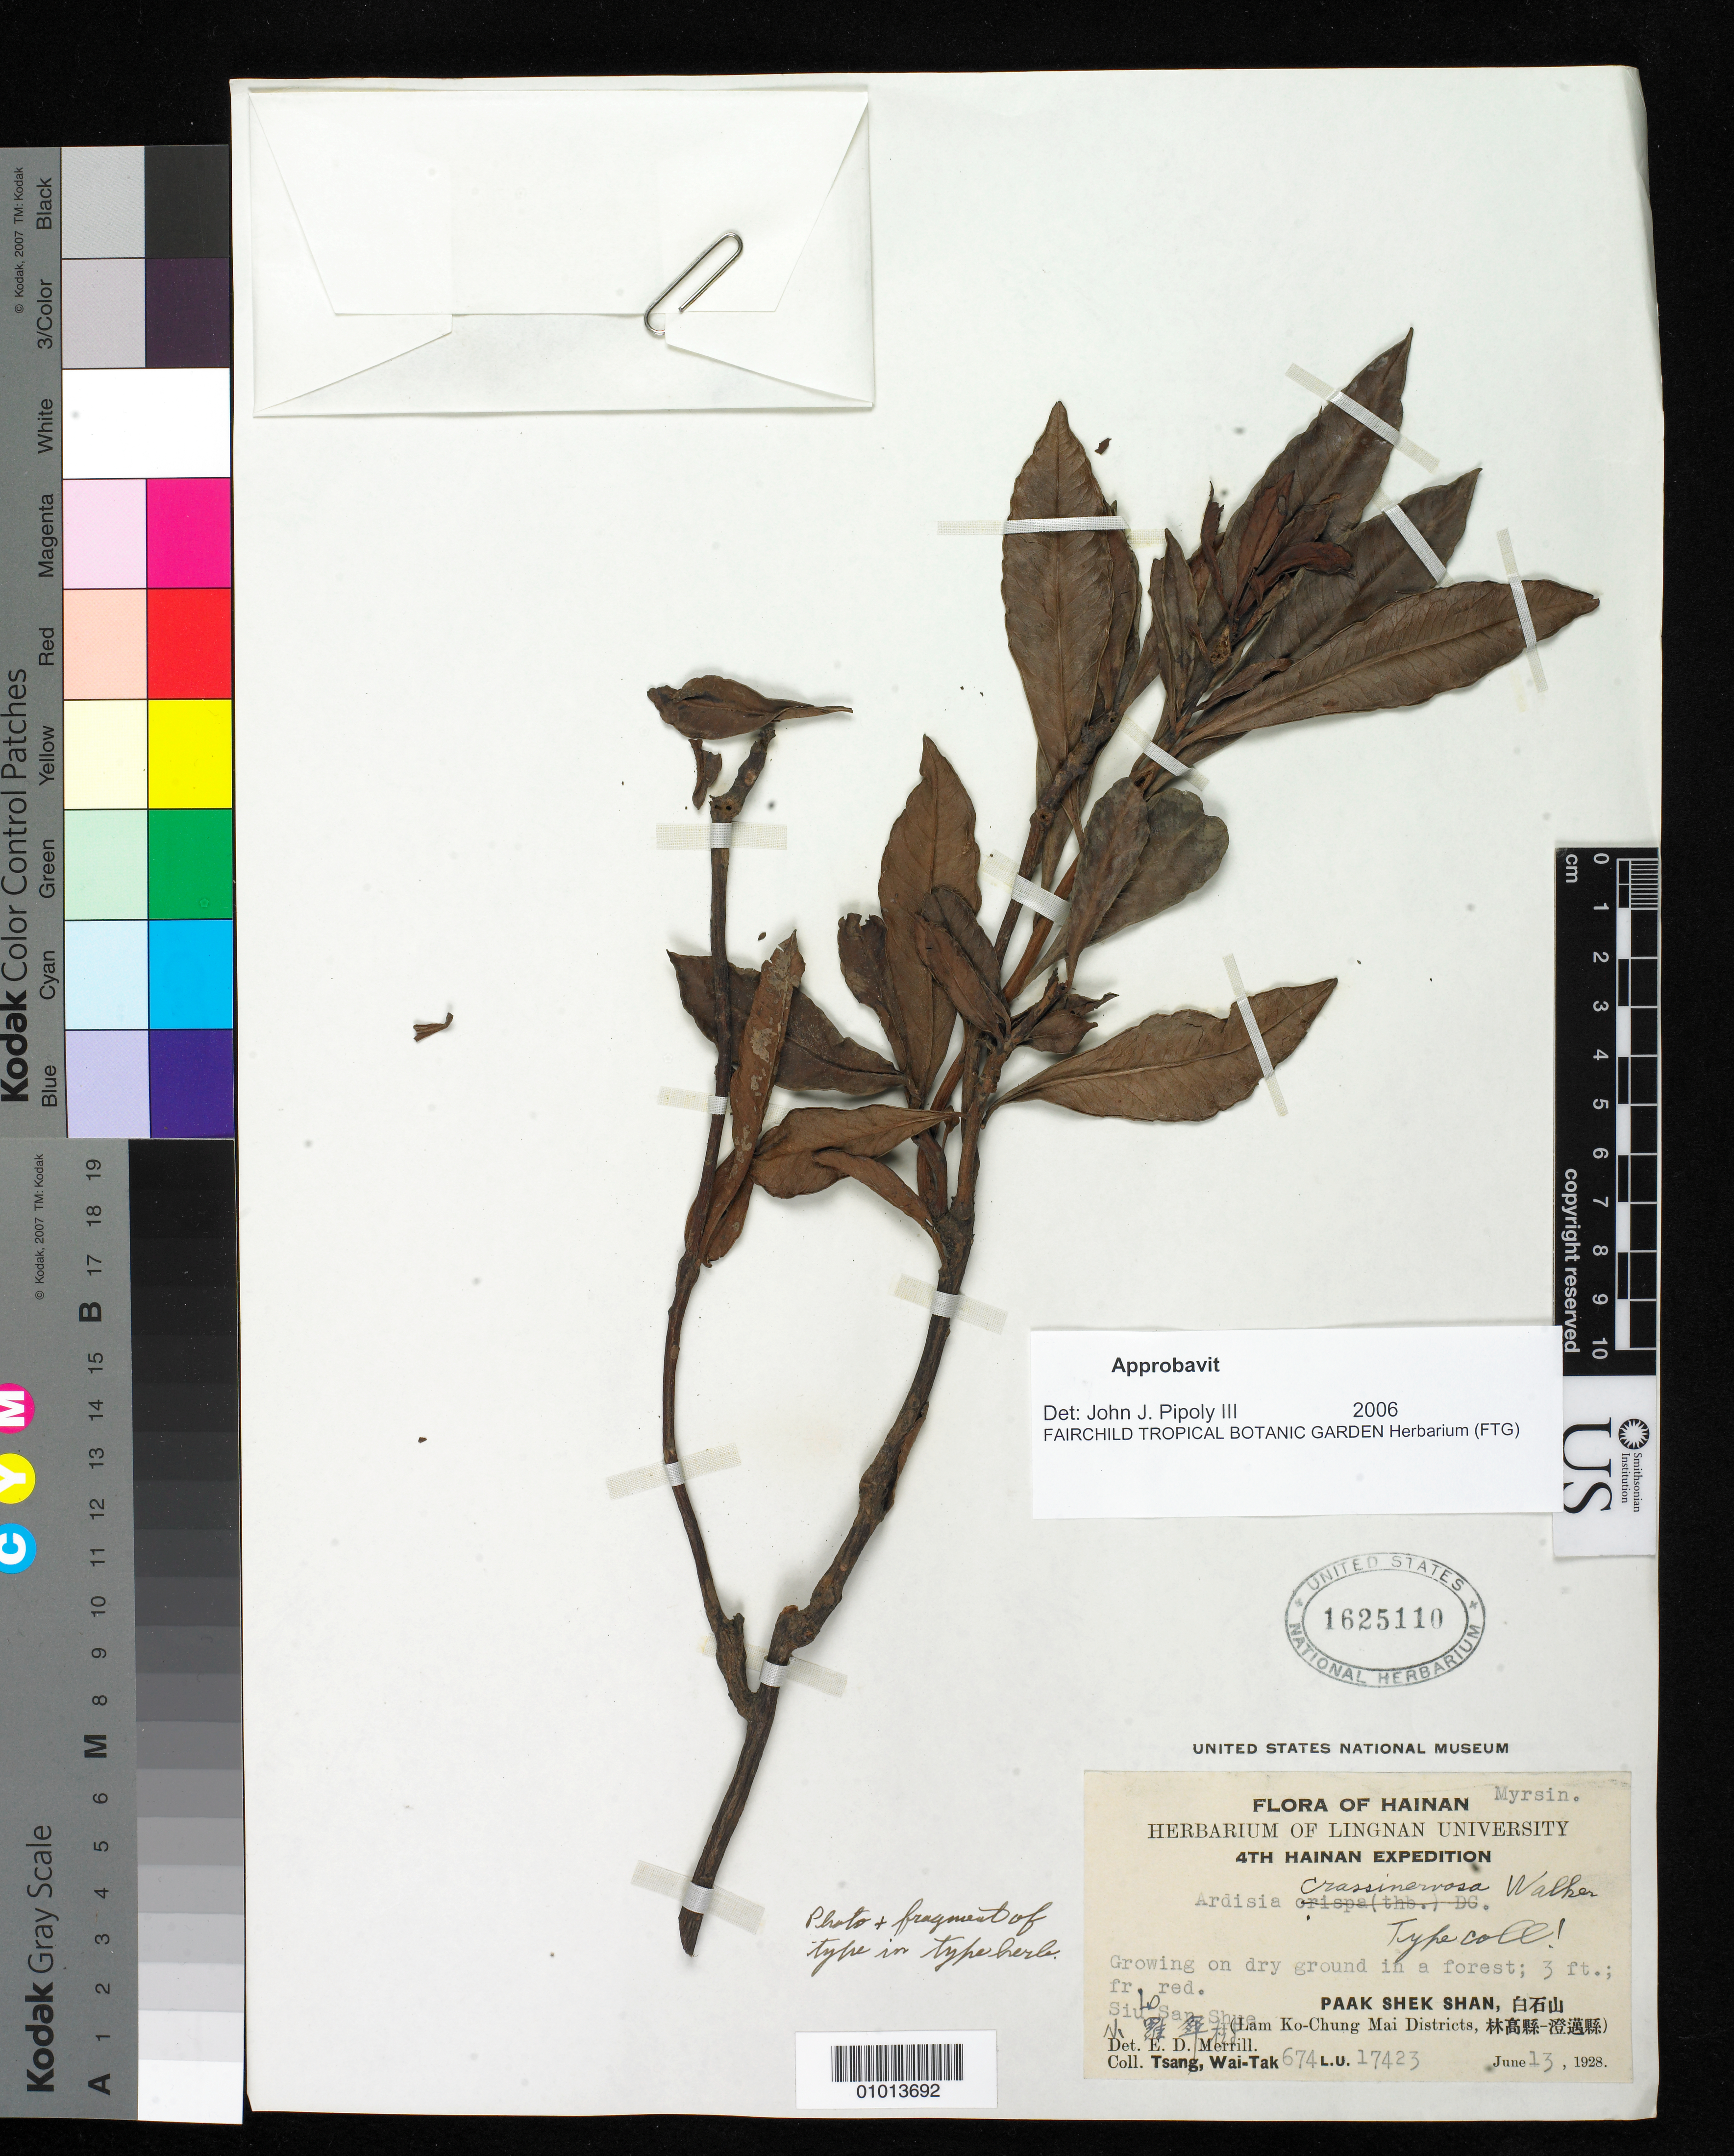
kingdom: Plantae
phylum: Tracheophyta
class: Magnoliopsida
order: Ericales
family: Primulaceae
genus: Ardisia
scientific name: Ardisia crassinervosa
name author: E. Walker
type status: Isotype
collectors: W. T. Tsang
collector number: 674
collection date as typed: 13 Jan 1928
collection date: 1928-01-13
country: China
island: Hainan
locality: Paak Shek Shan, Lam Ko-Chung Mai Districts.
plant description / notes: Tsang 674 = L.U. 17423.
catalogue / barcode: US 1625110